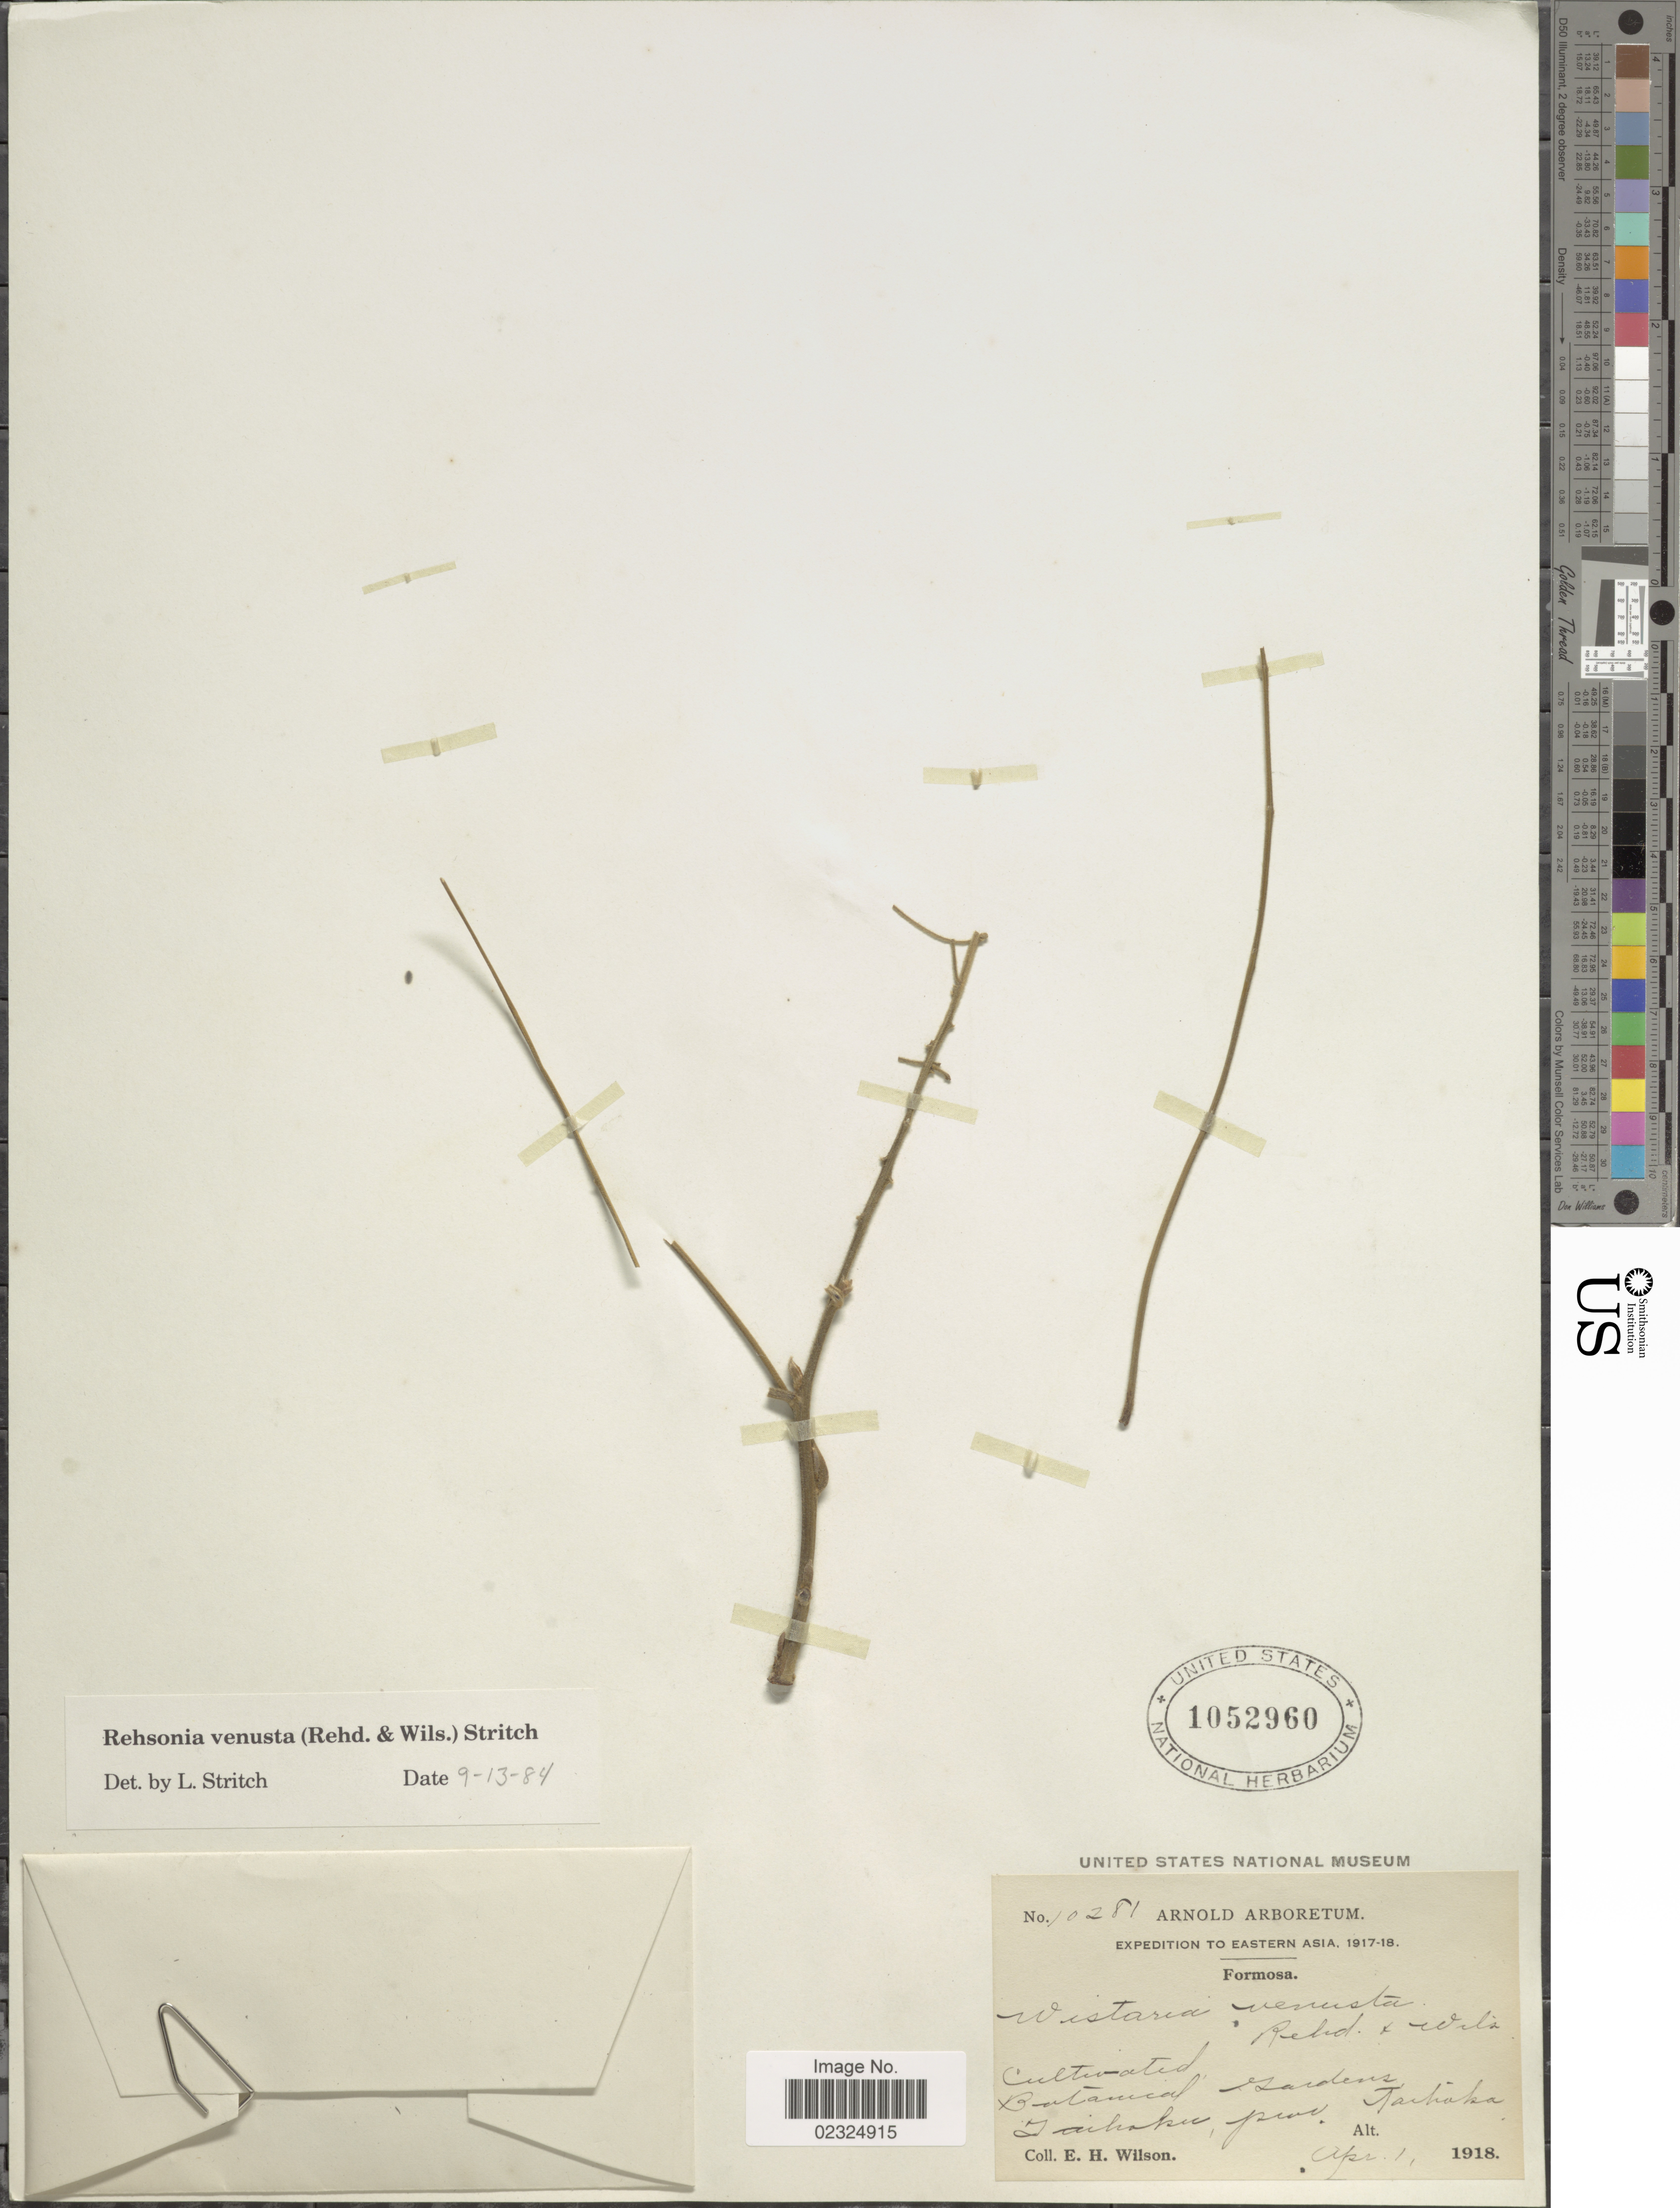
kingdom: Plantae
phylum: Tracheophyta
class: Magnoliopsida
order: Fabales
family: Fabaceae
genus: Wisteria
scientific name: Wisteria venusta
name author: Rehder & E.H. Wilson in Sarg.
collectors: E. Wilson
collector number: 10281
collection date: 1918-04-01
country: Taiwan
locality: Formosa, Eastern Asia, cultivated, Botanical Gardens, Taihoku, prov. Taihoku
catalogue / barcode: US 1052960